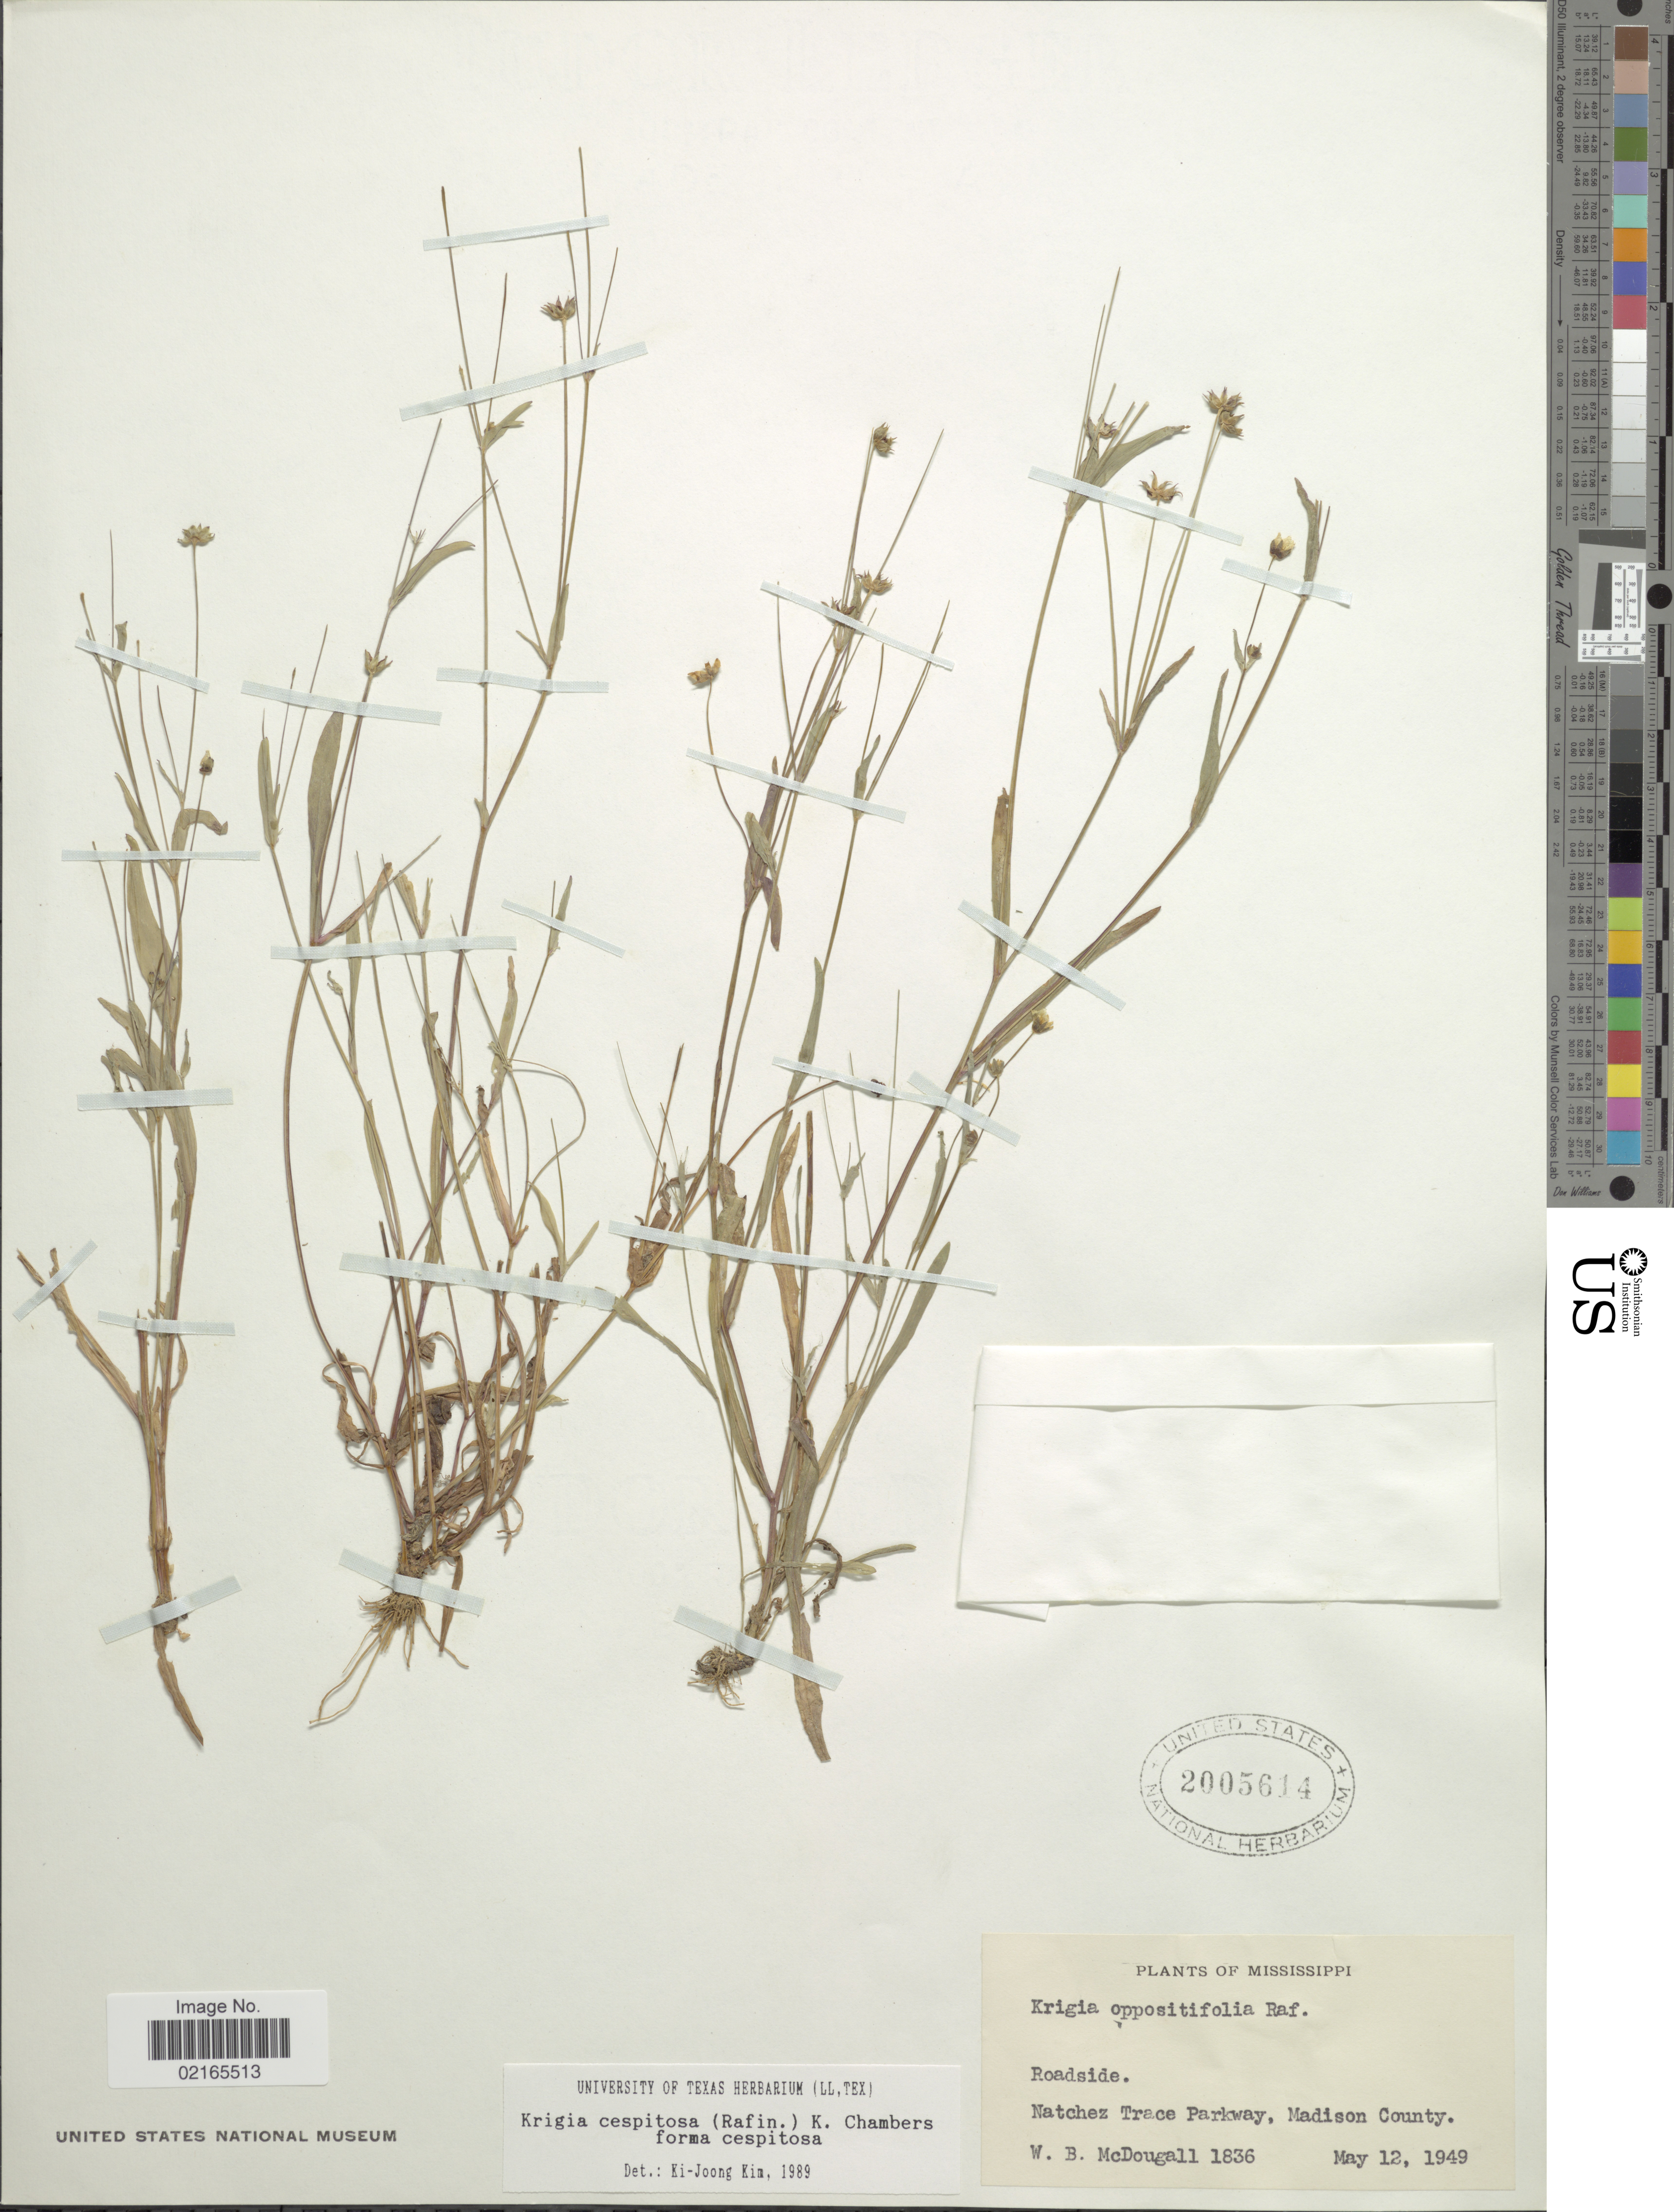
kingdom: Plantae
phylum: Tracheophyta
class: Magnoliopsida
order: Asterales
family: Asteraceae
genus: Krigia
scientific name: Krigia cespitosa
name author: (Raf.) K.L. Chambers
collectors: W. B. McDougall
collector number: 1836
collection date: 1949-05-12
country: United States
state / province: Mississippi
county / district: Madison Co.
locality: Roadside, Natchez Trace Parkway.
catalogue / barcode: US 2005614